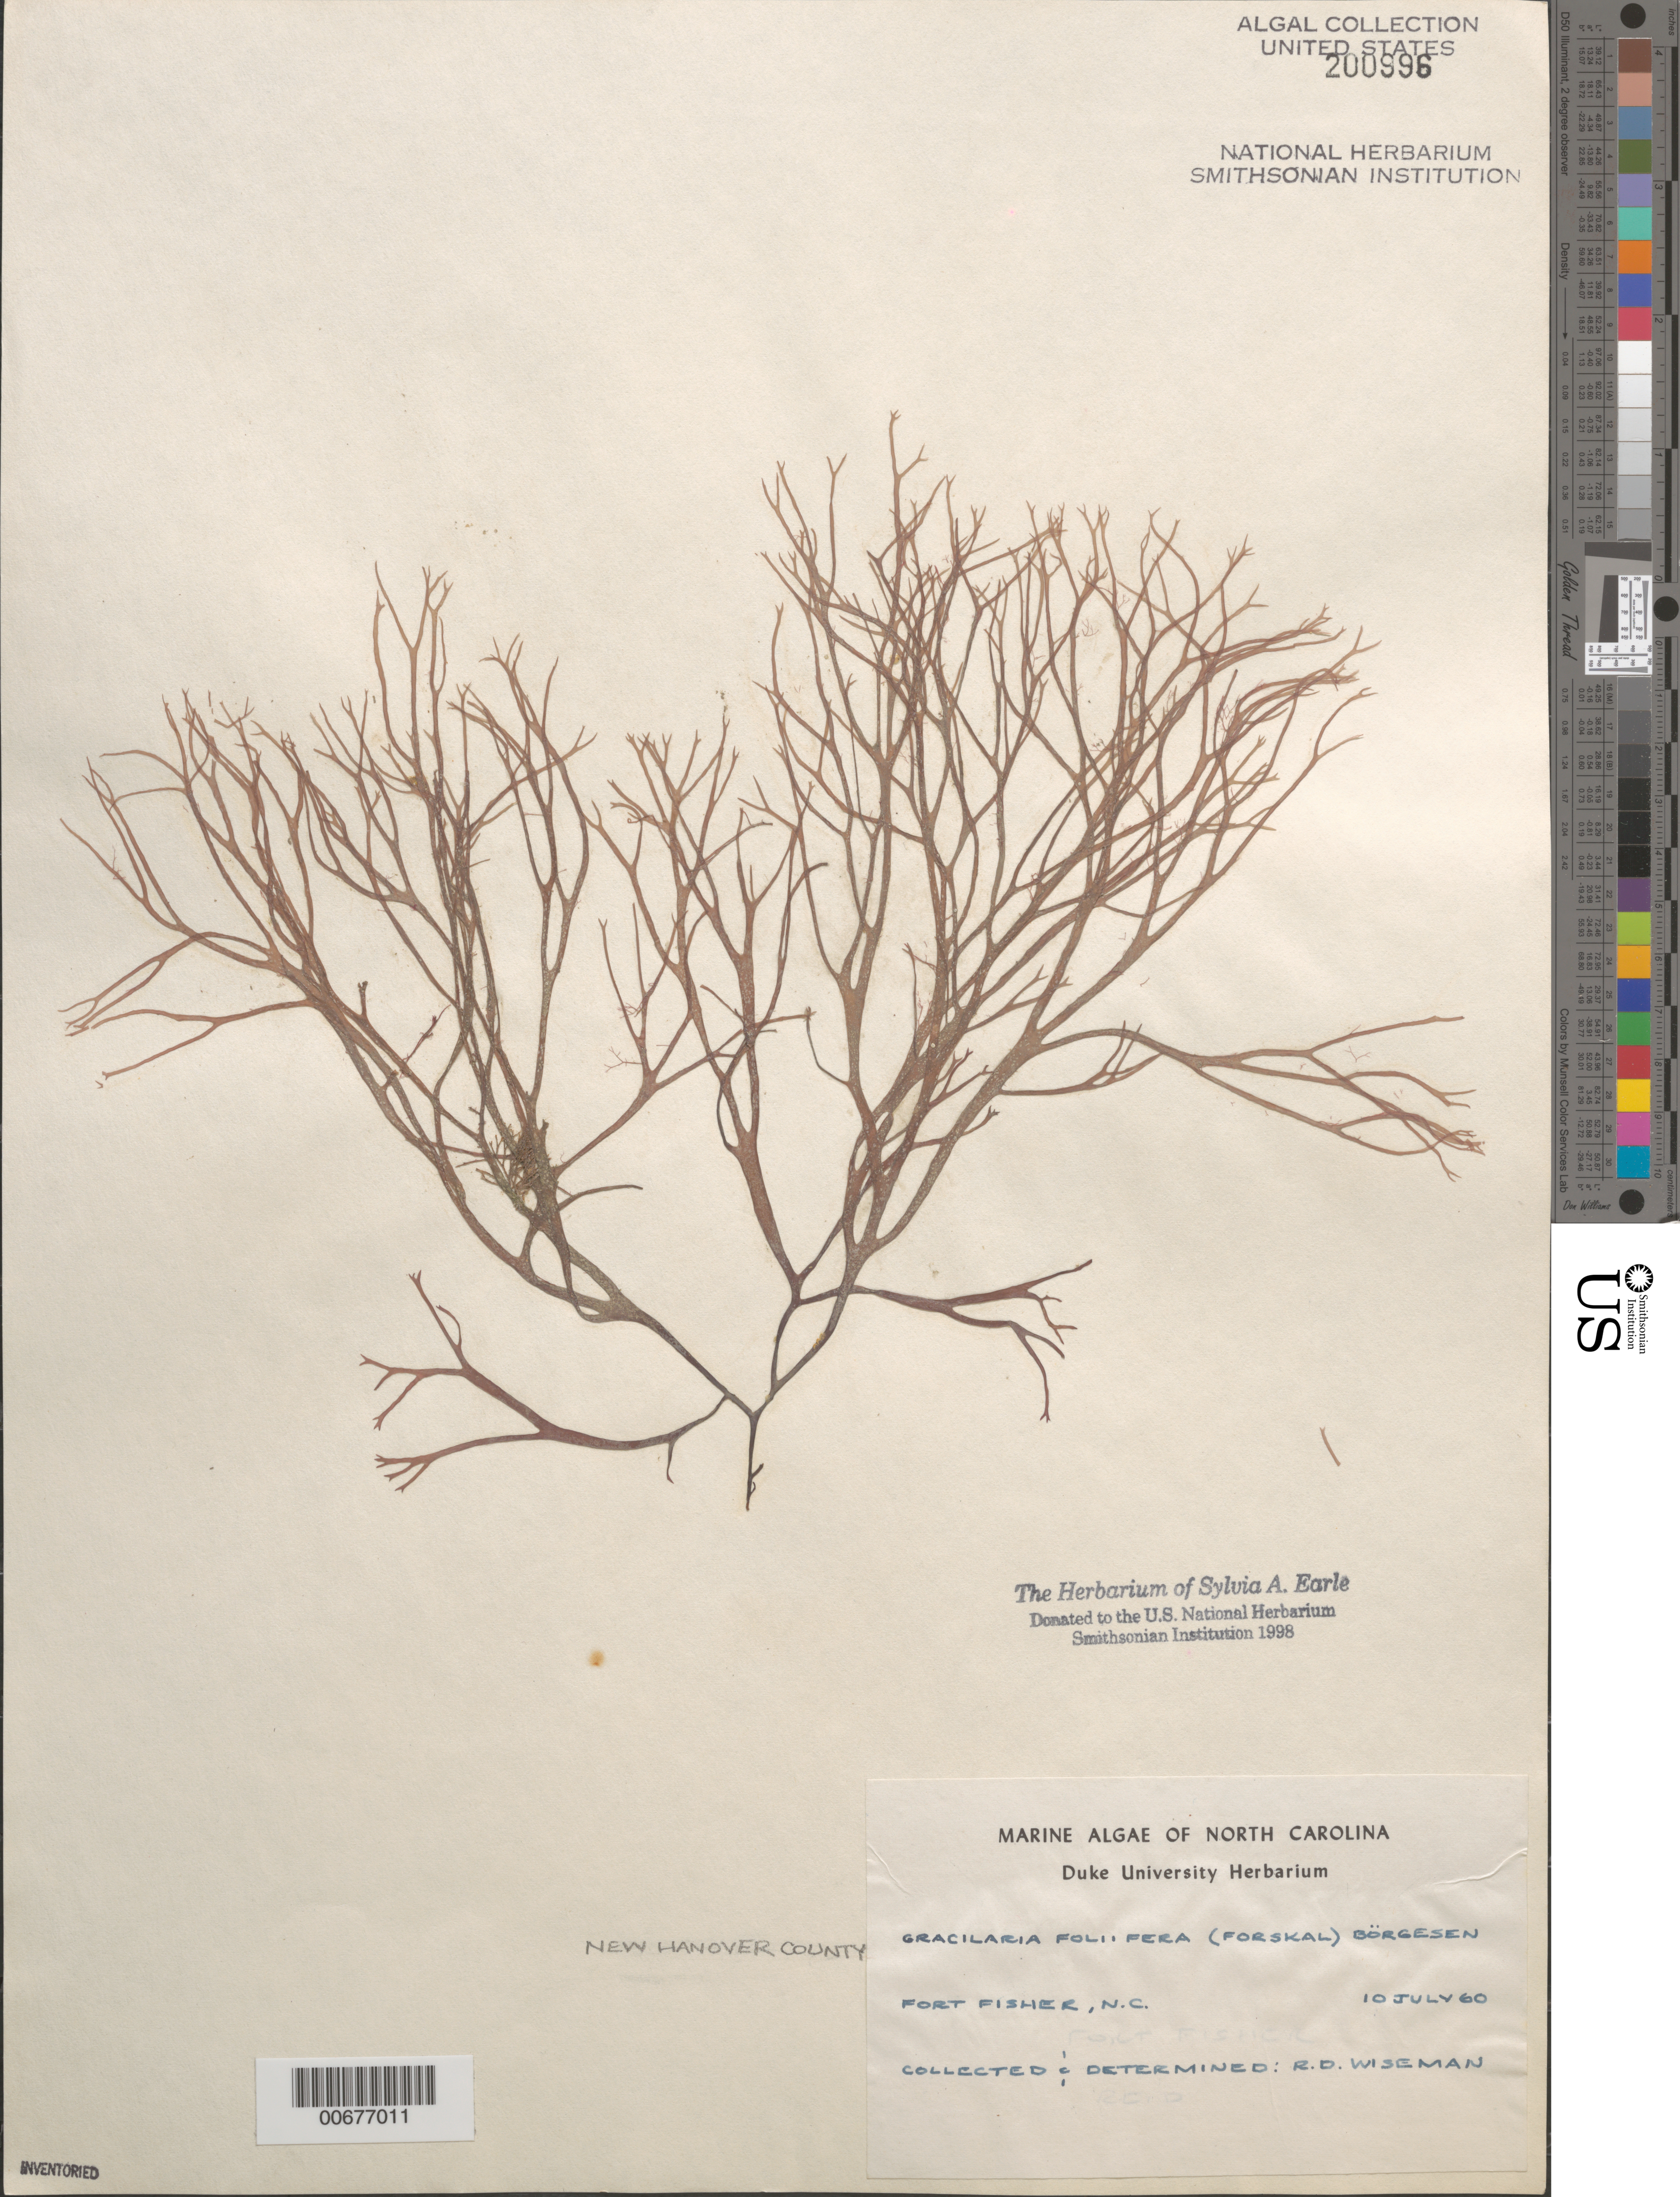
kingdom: Plantae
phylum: Rhodophyta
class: Florideophyceae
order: Gracilariales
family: Gracilariaceae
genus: Gracilaria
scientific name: Gracilaria foliifera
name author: (Forssk.) Børgesen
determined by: Wiseman, Reid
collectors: R. Wiseman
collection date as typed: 10 Jul 1960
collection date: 1960-07-10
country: United States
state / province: North Carolina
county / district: New Hanover County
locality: Fort Fisher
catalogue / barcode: US 200996